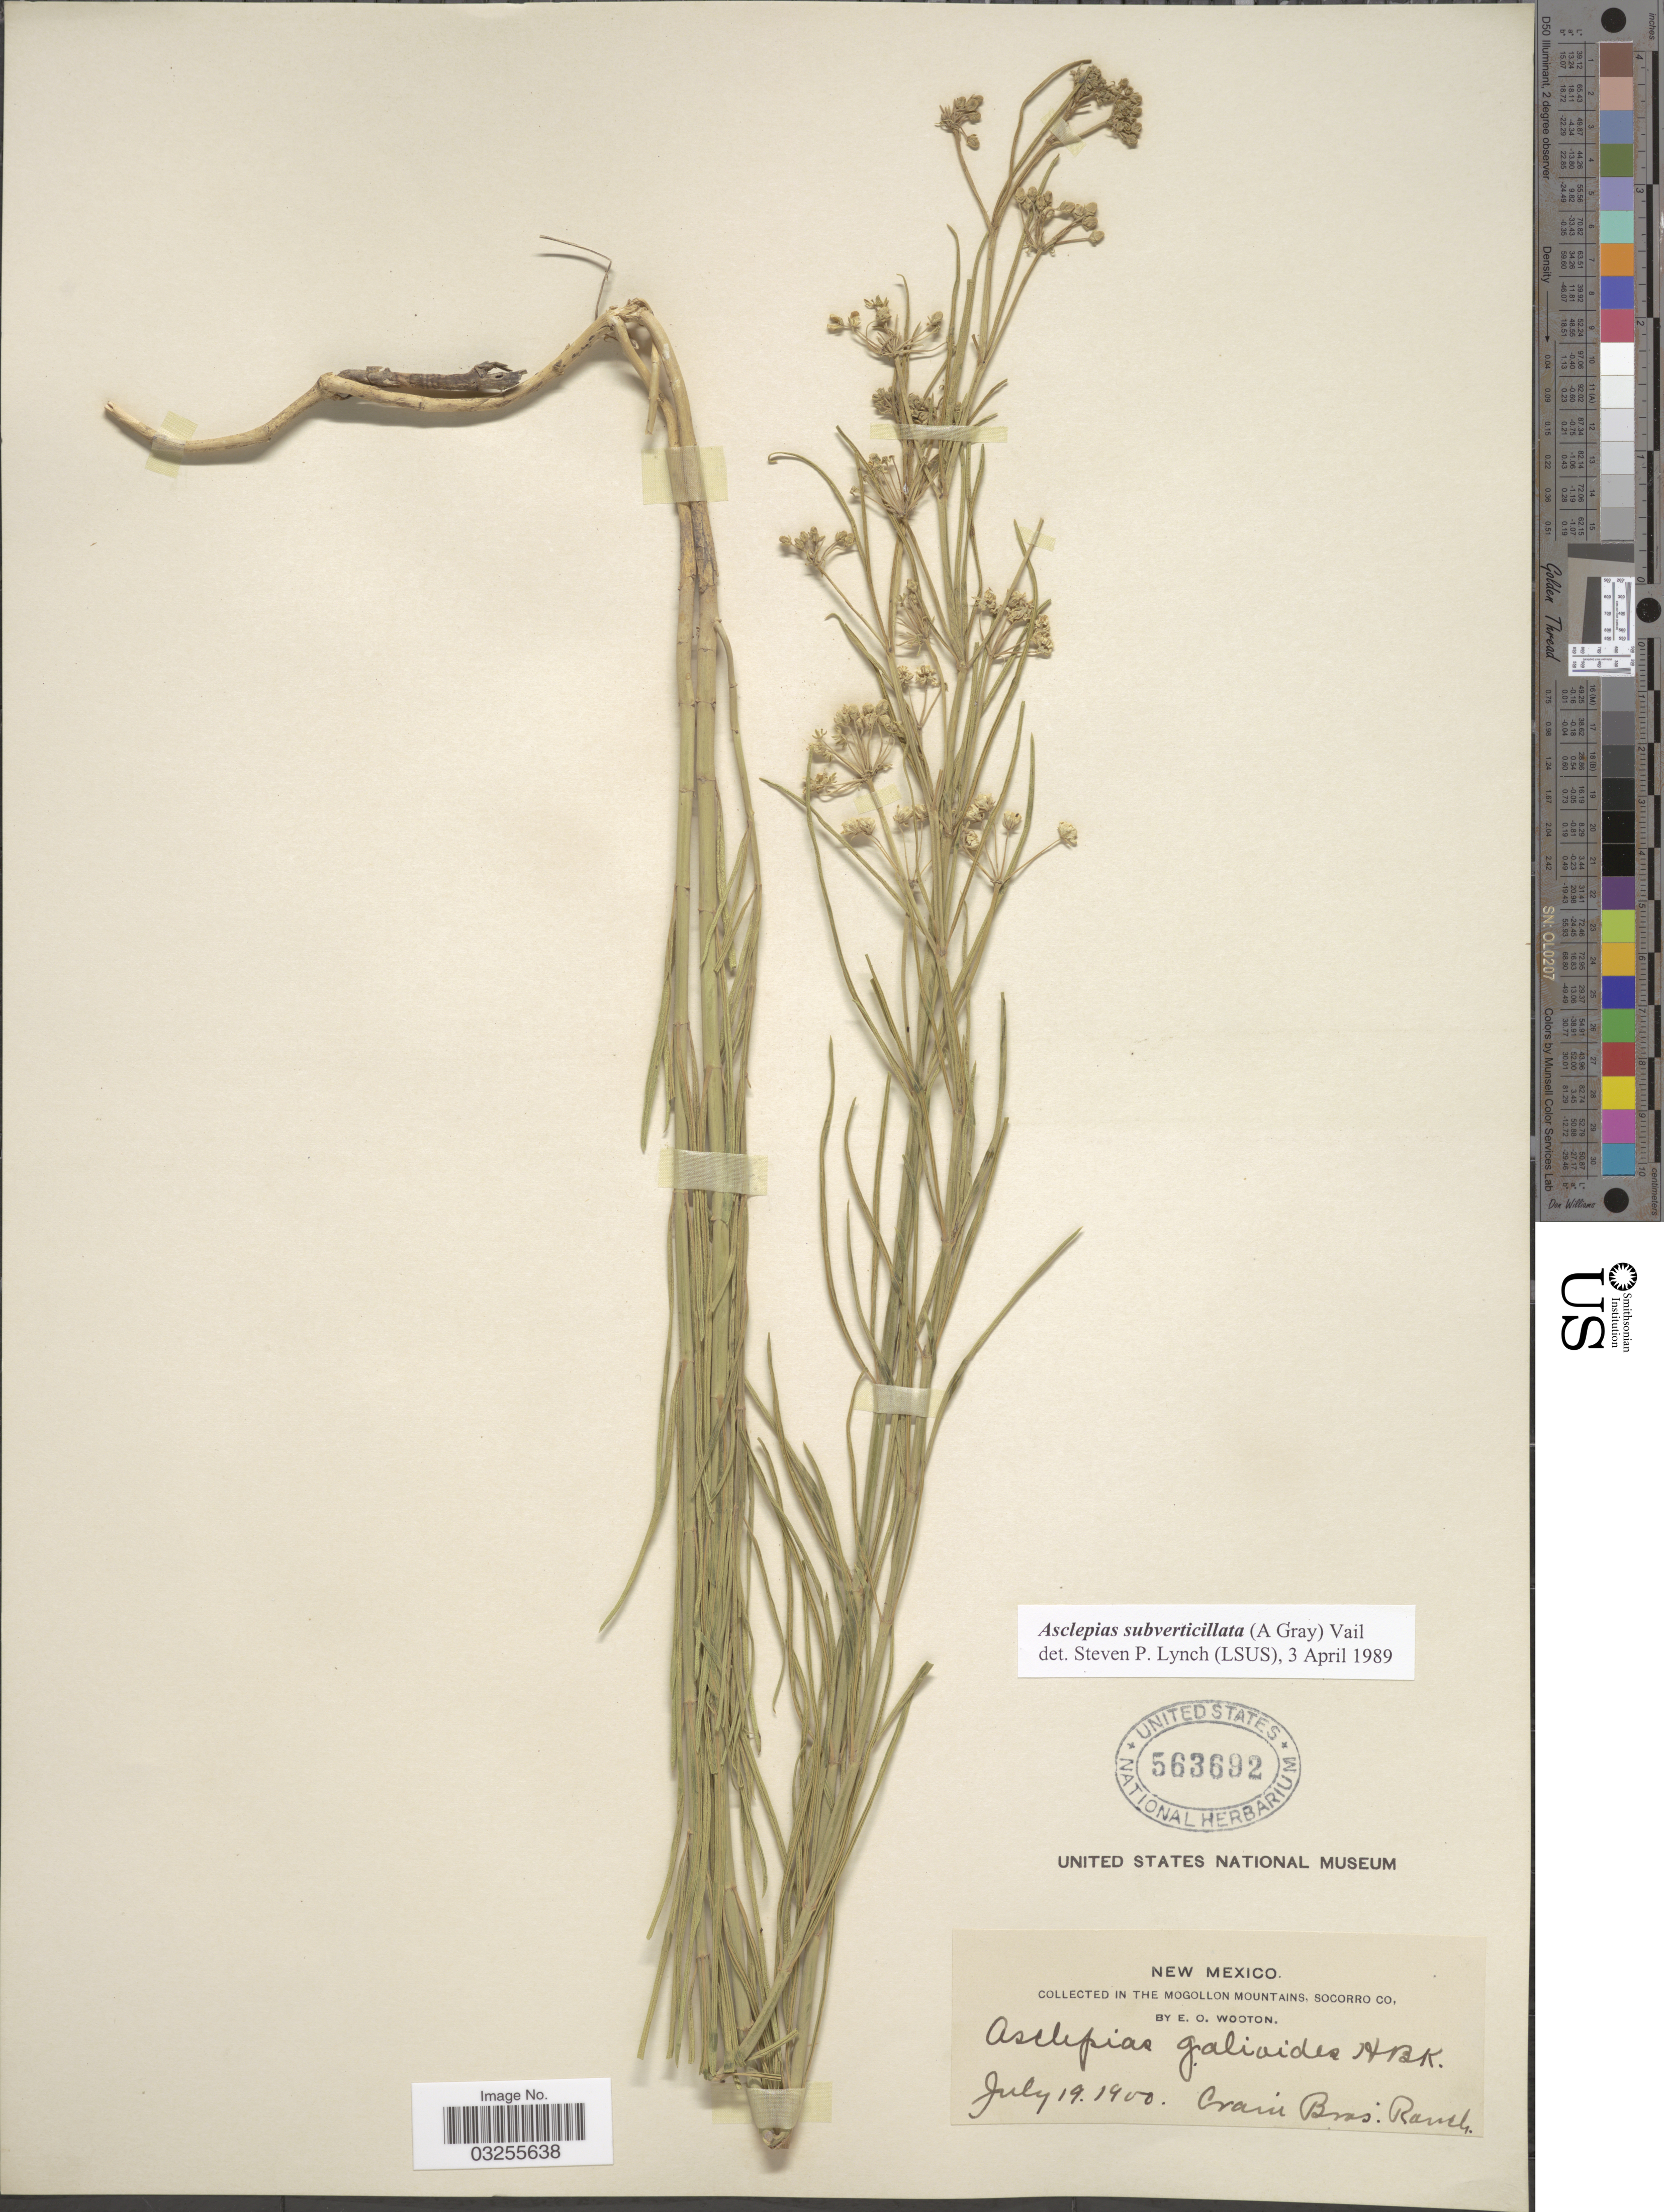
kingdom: Plantae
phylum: Tracheophyta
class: Magnoliopsida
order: Gentianales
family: Apocynaceae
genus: Asclepias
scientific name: Asclepias subverticillata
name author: (A. Gray) Vail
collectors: E. O. Wooton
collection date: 1900-07-19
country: United States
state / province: New Mexico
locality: In the Mogollon Mountains, Socorro Co. Crain Bros: Ranch.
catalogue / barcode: US 563692